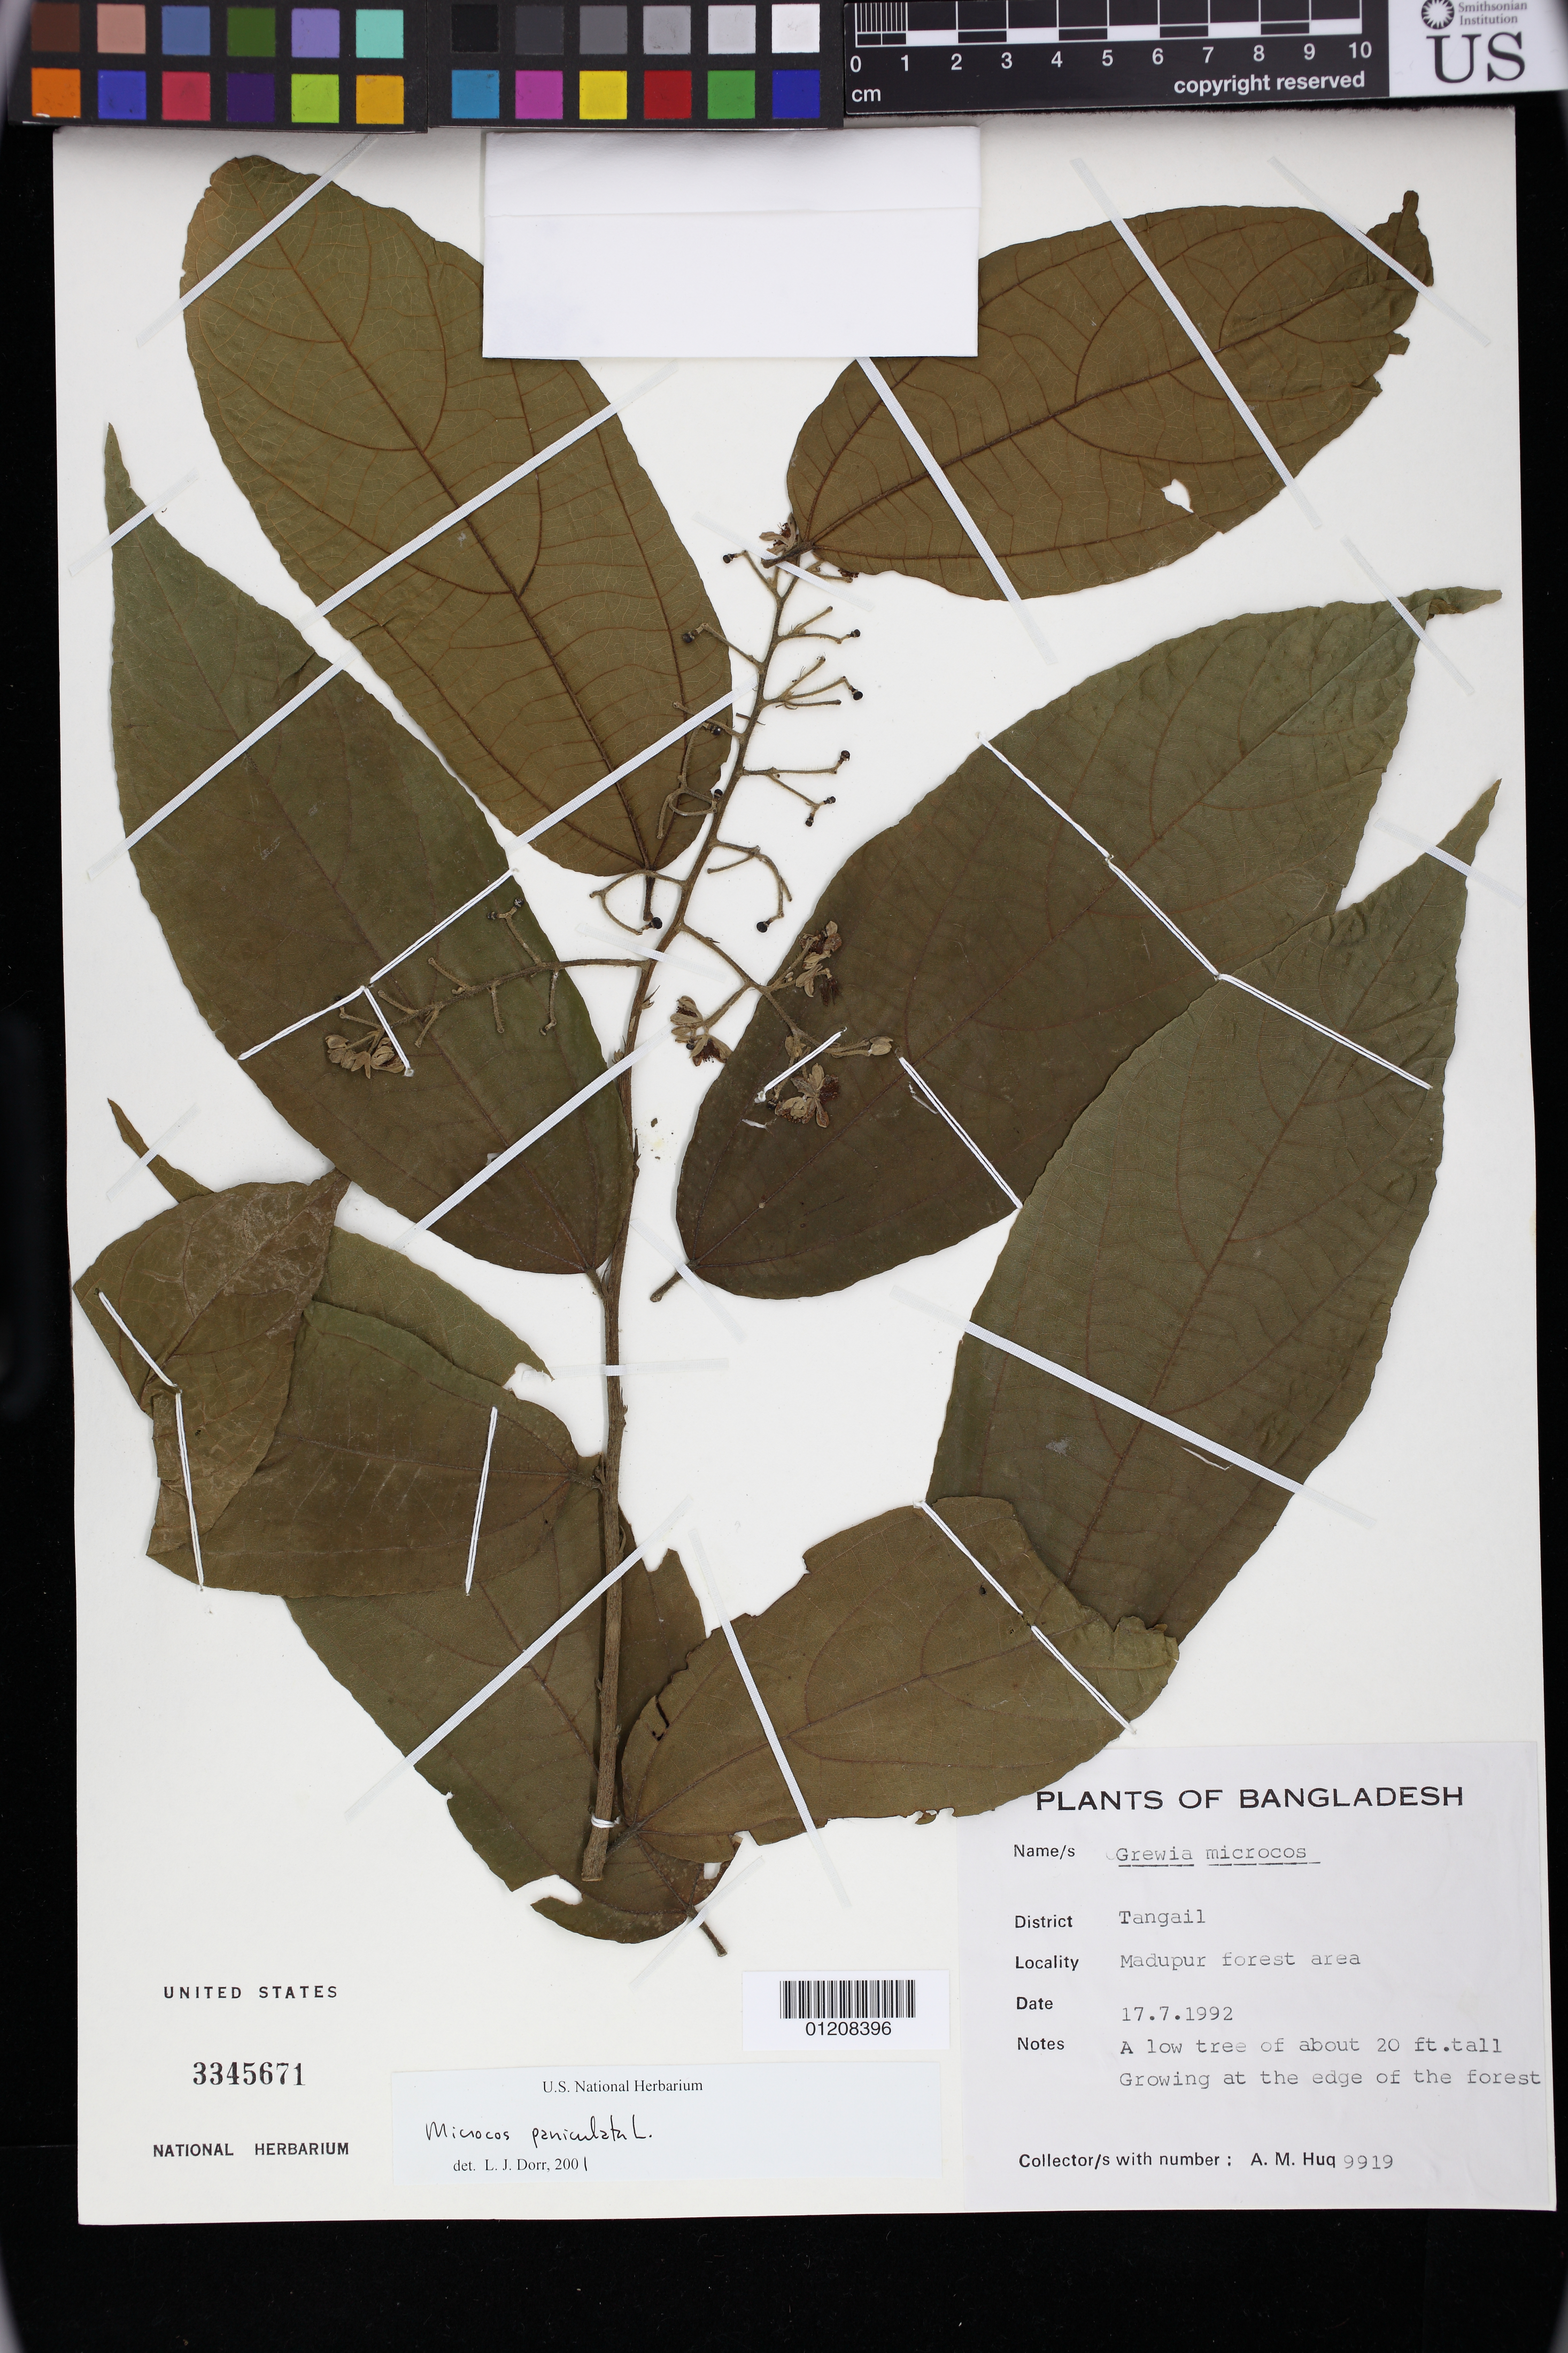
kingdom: Plantae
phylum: Tracheophyta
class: Magnoliopsida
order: Malvales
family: Malvaceae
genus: Microcos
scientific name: Microcos paniculata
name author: L.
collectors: A. M. Huq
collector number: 9919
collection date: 1992-07-17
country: Bangladesh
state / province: Dhaka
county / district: Tangail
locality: Madupur forest area (edge)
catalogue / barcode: US 3345671